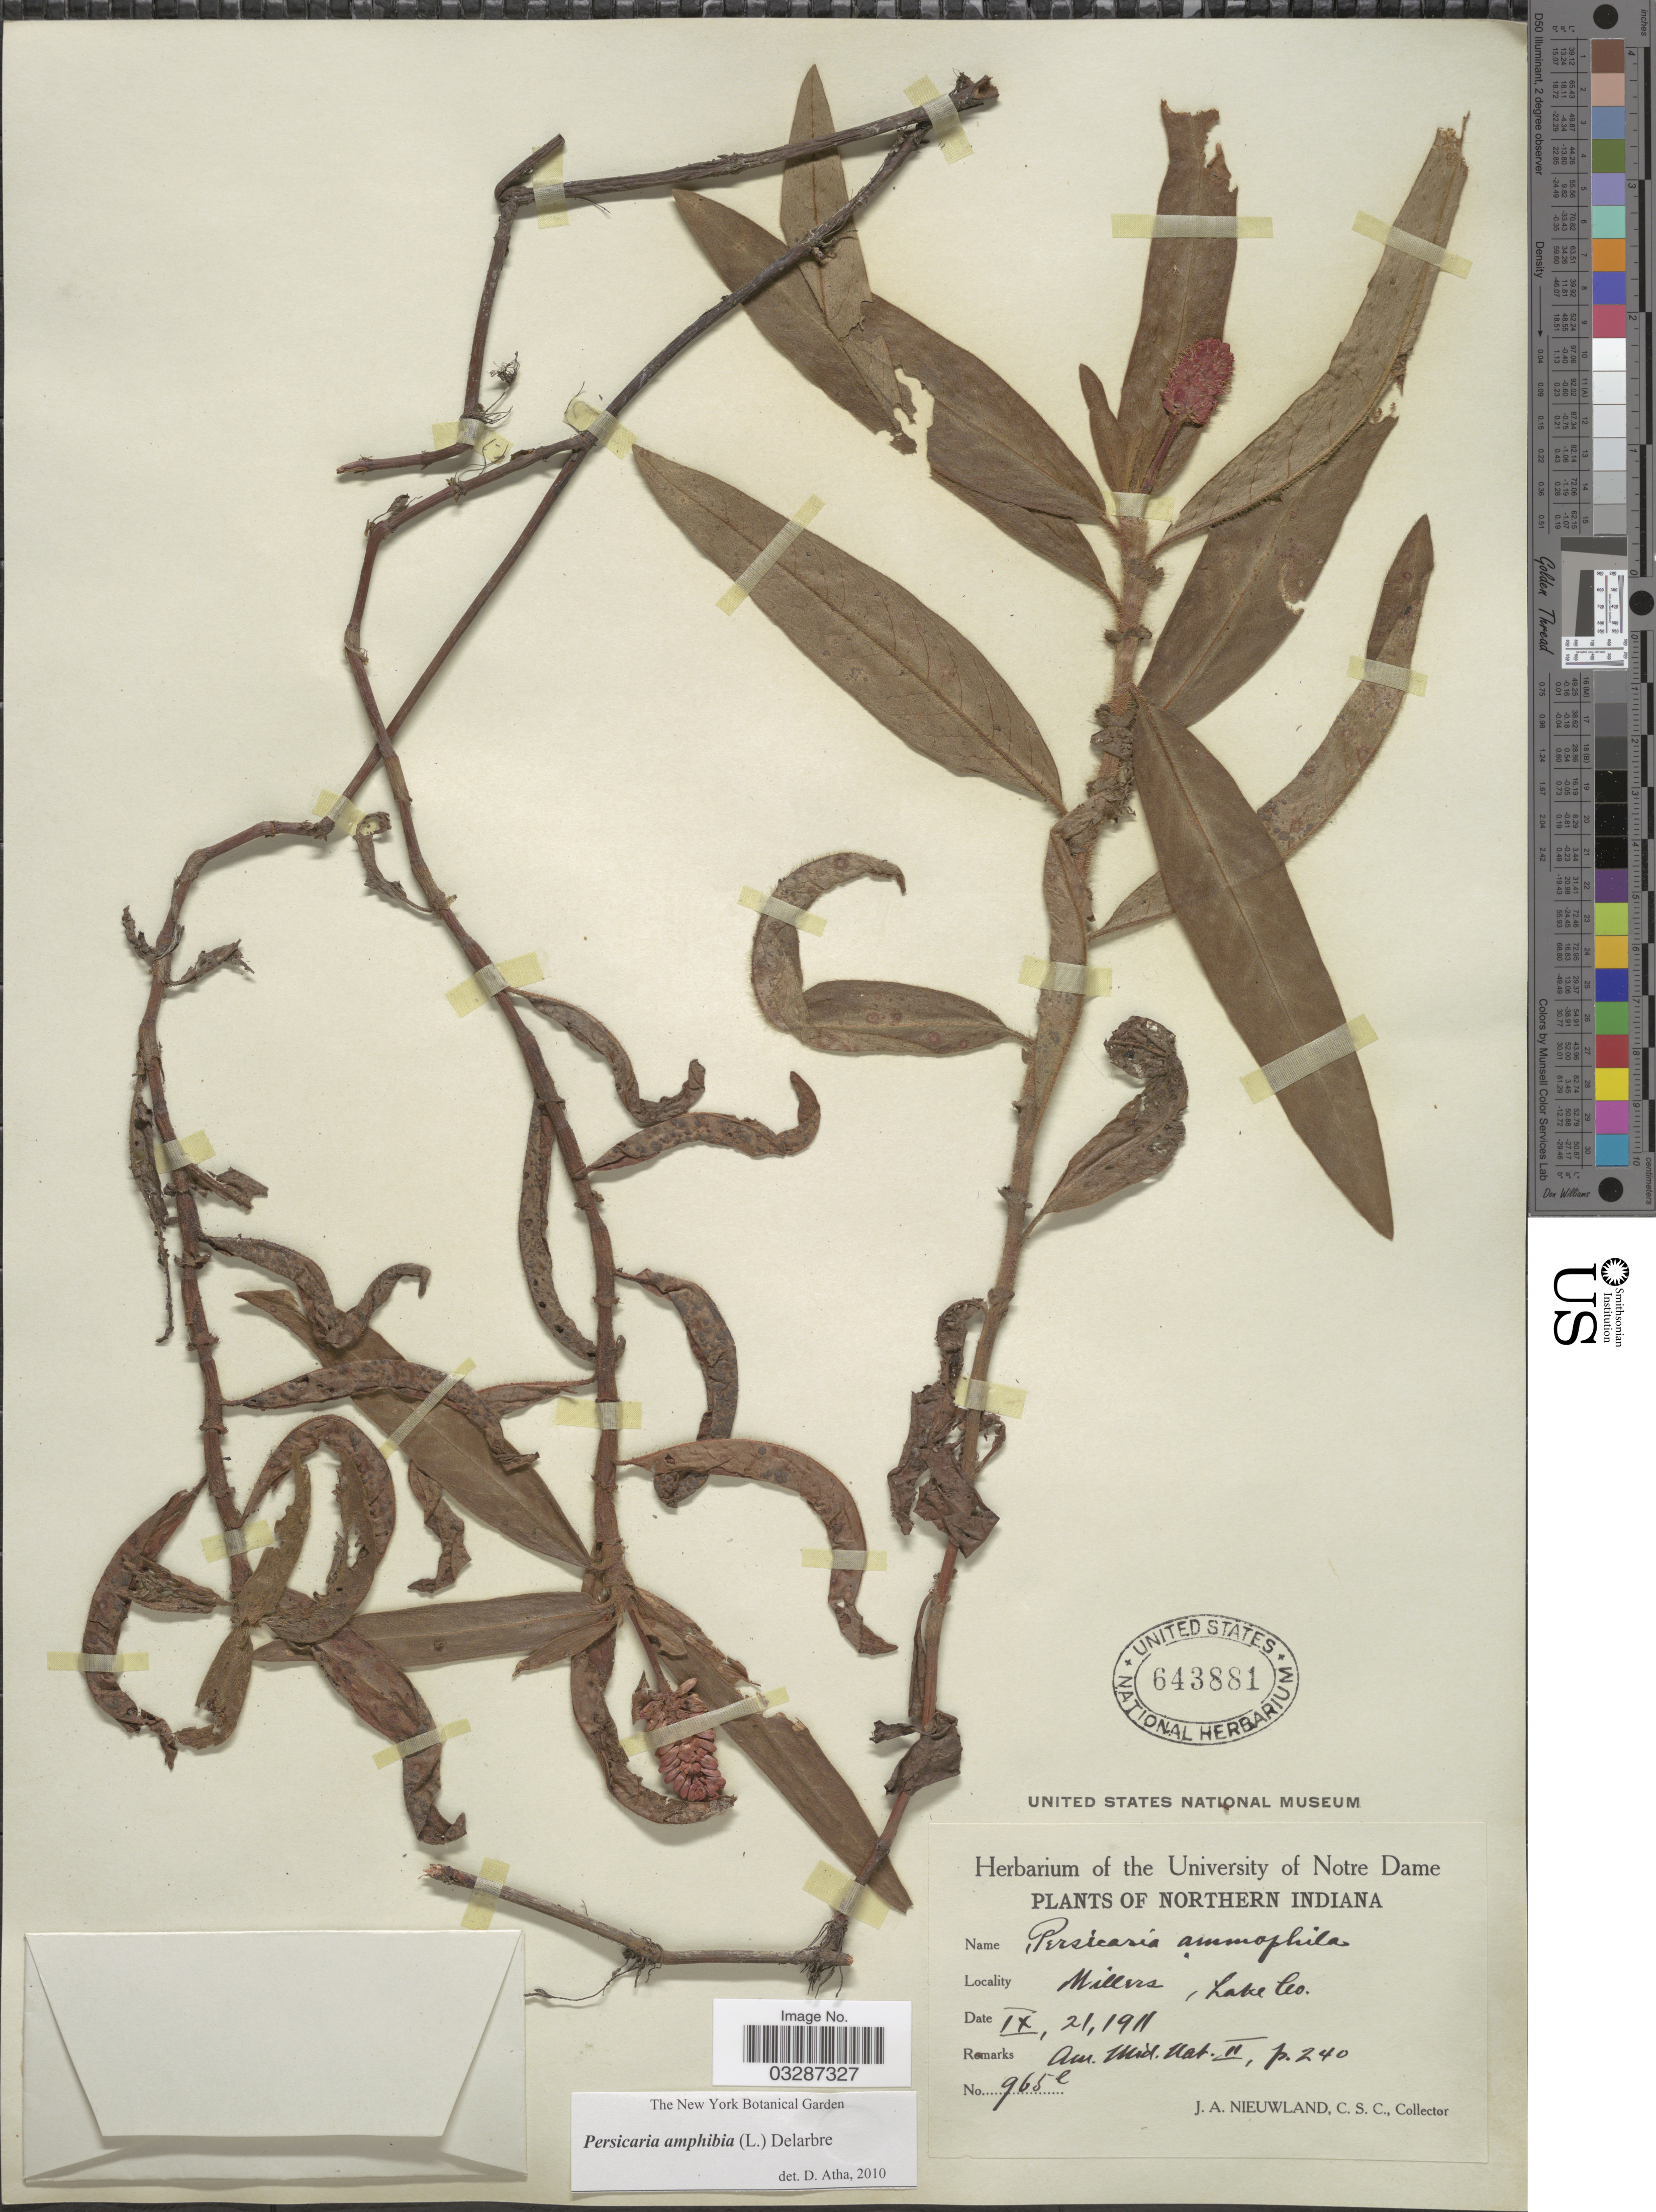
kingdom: Plantae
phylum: Tracheophyta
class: Magnoliopsida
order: Caryophyllales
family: Polygonaceae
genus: Persicaria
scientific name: Persicaria amphibia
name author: (L.) Delarbre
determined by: Atha, D. E.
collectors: J. A. Nieuwland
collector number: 965e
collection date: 1911-09-21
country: United States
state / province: Indiana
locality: Northern Indiana. Millers, Lake Co.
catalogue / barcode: US 643881